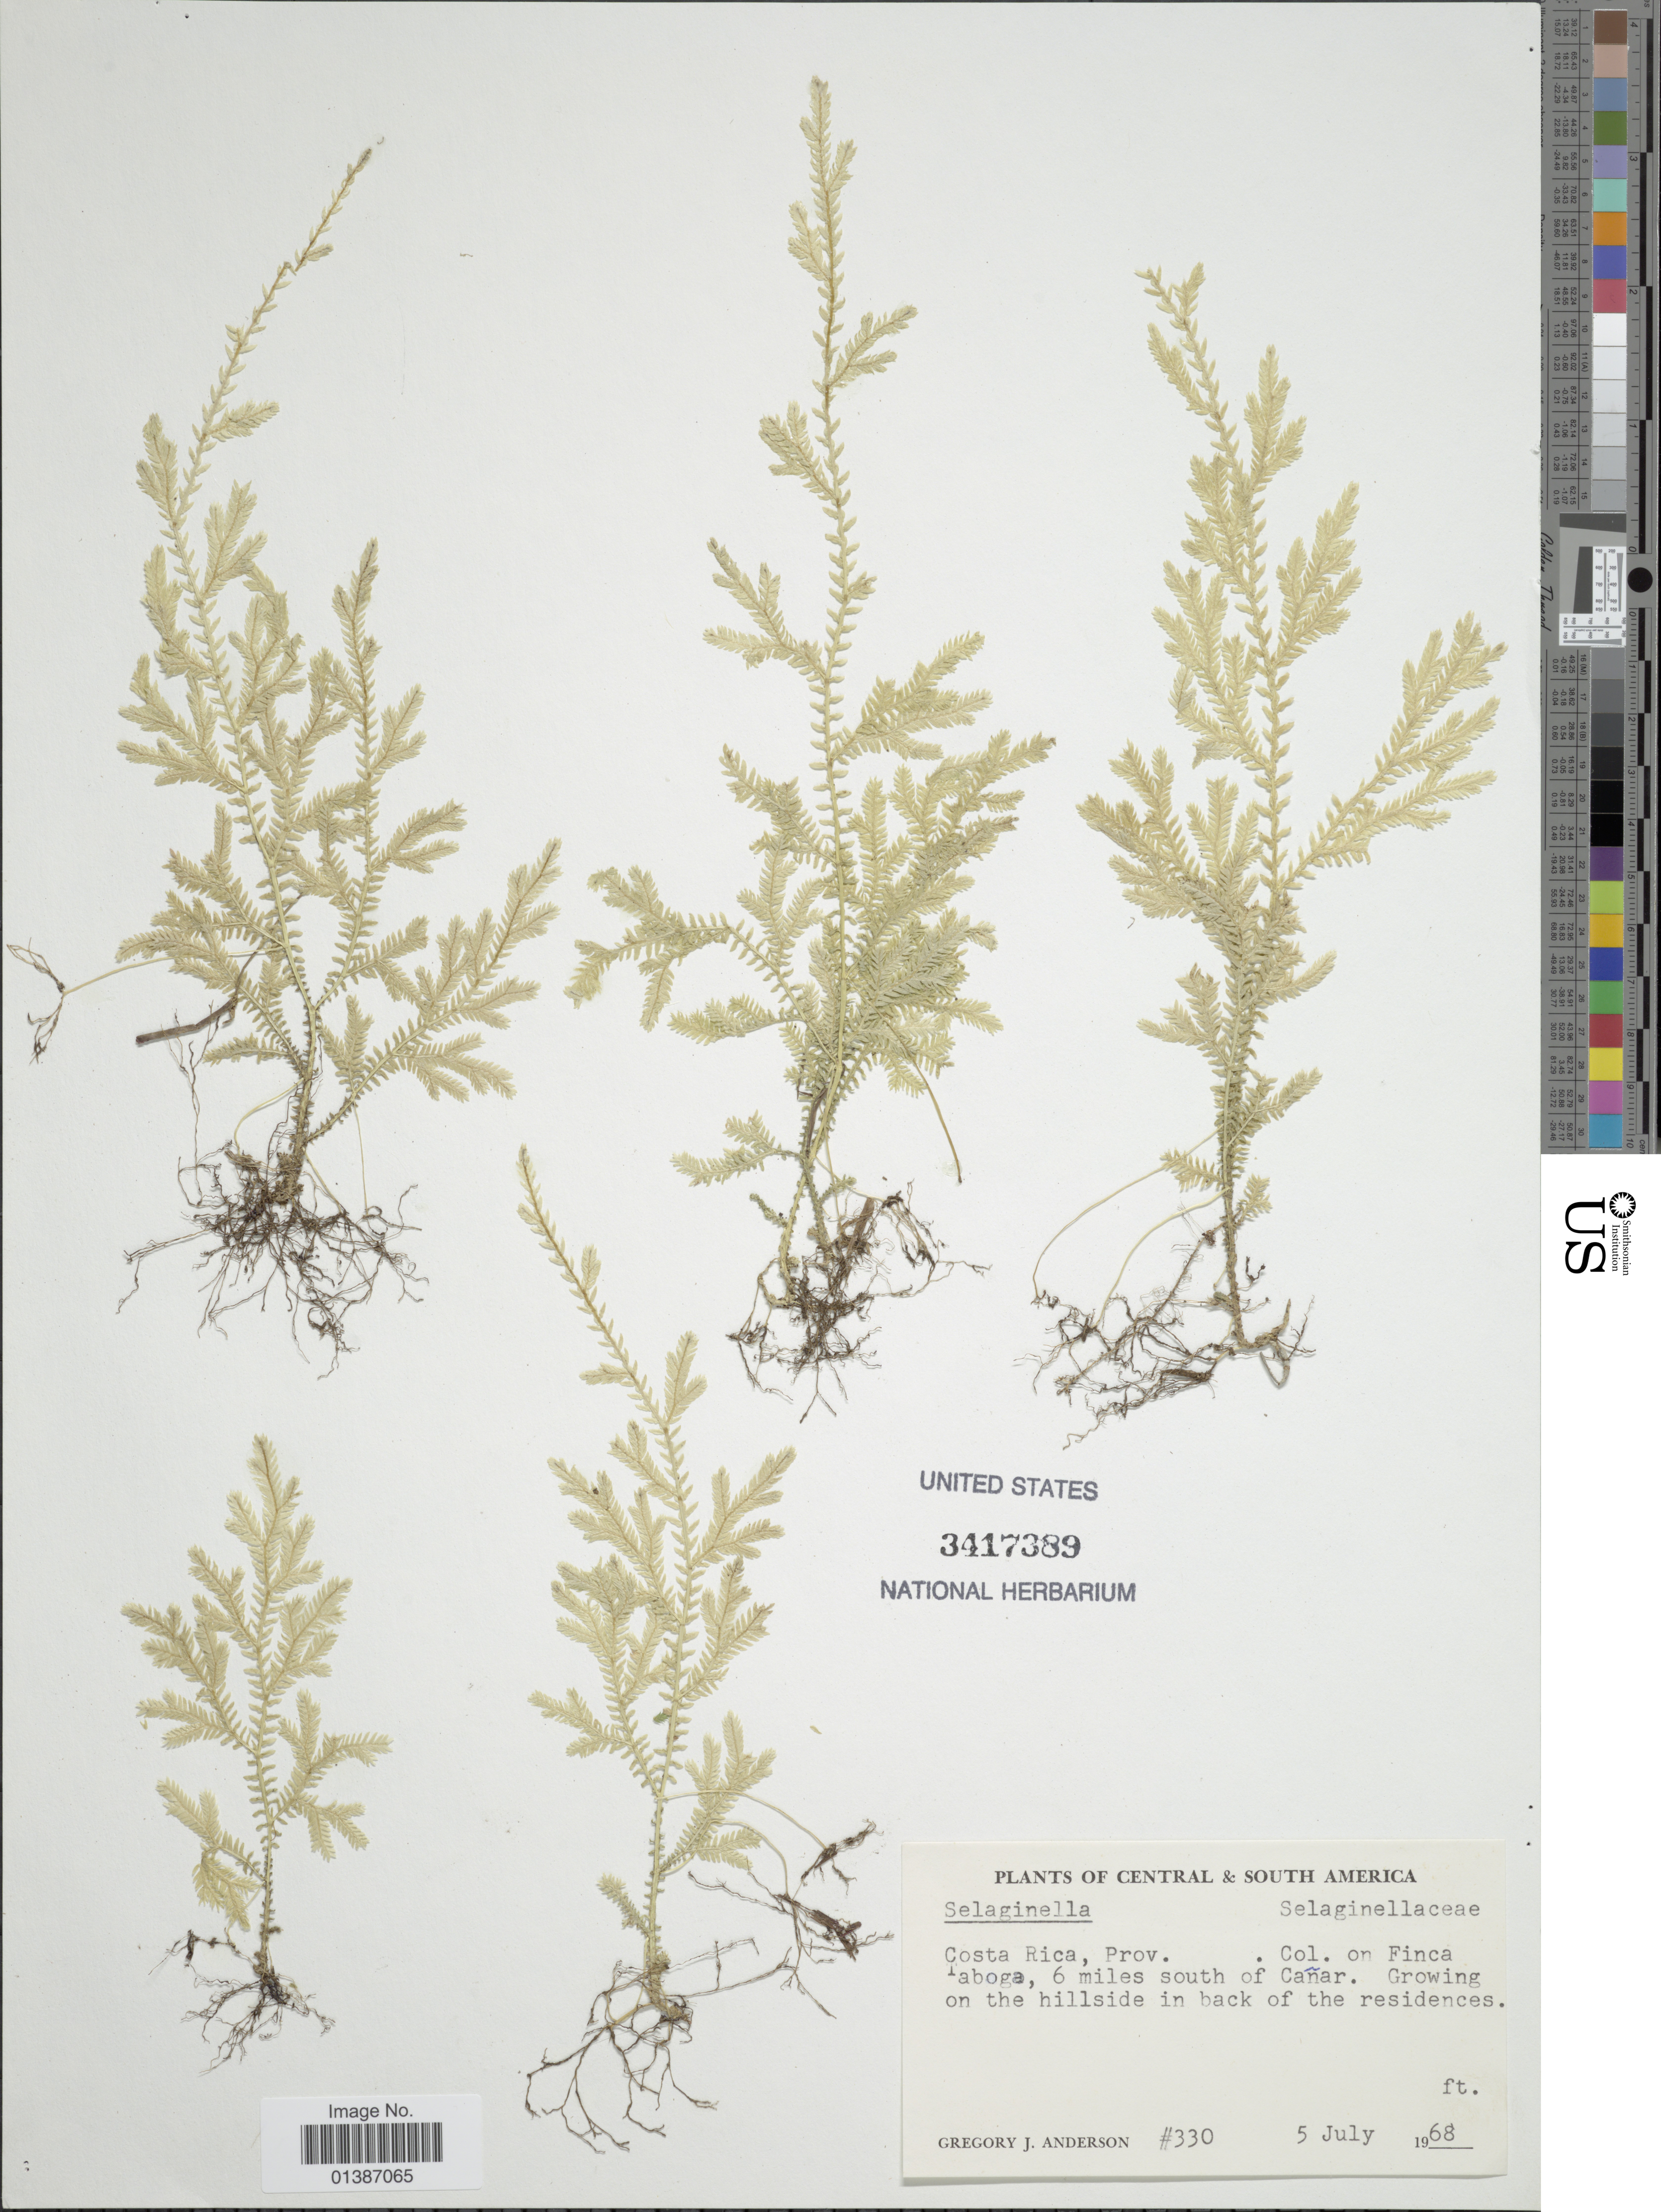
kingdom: Plantae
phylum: Tracheophyta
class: Lycopodiopsida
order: Selaginellales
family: Selaginellaceae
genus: Selaginella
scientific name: Selaginella sp.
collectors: G. J. Anderson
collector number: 330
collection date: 1968-07-05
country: Costa Rica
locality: Central & South America. Costa Rica, Prov. Col. on Finca Taboga, 6 miles south of Cañar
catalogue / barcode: US 3417389